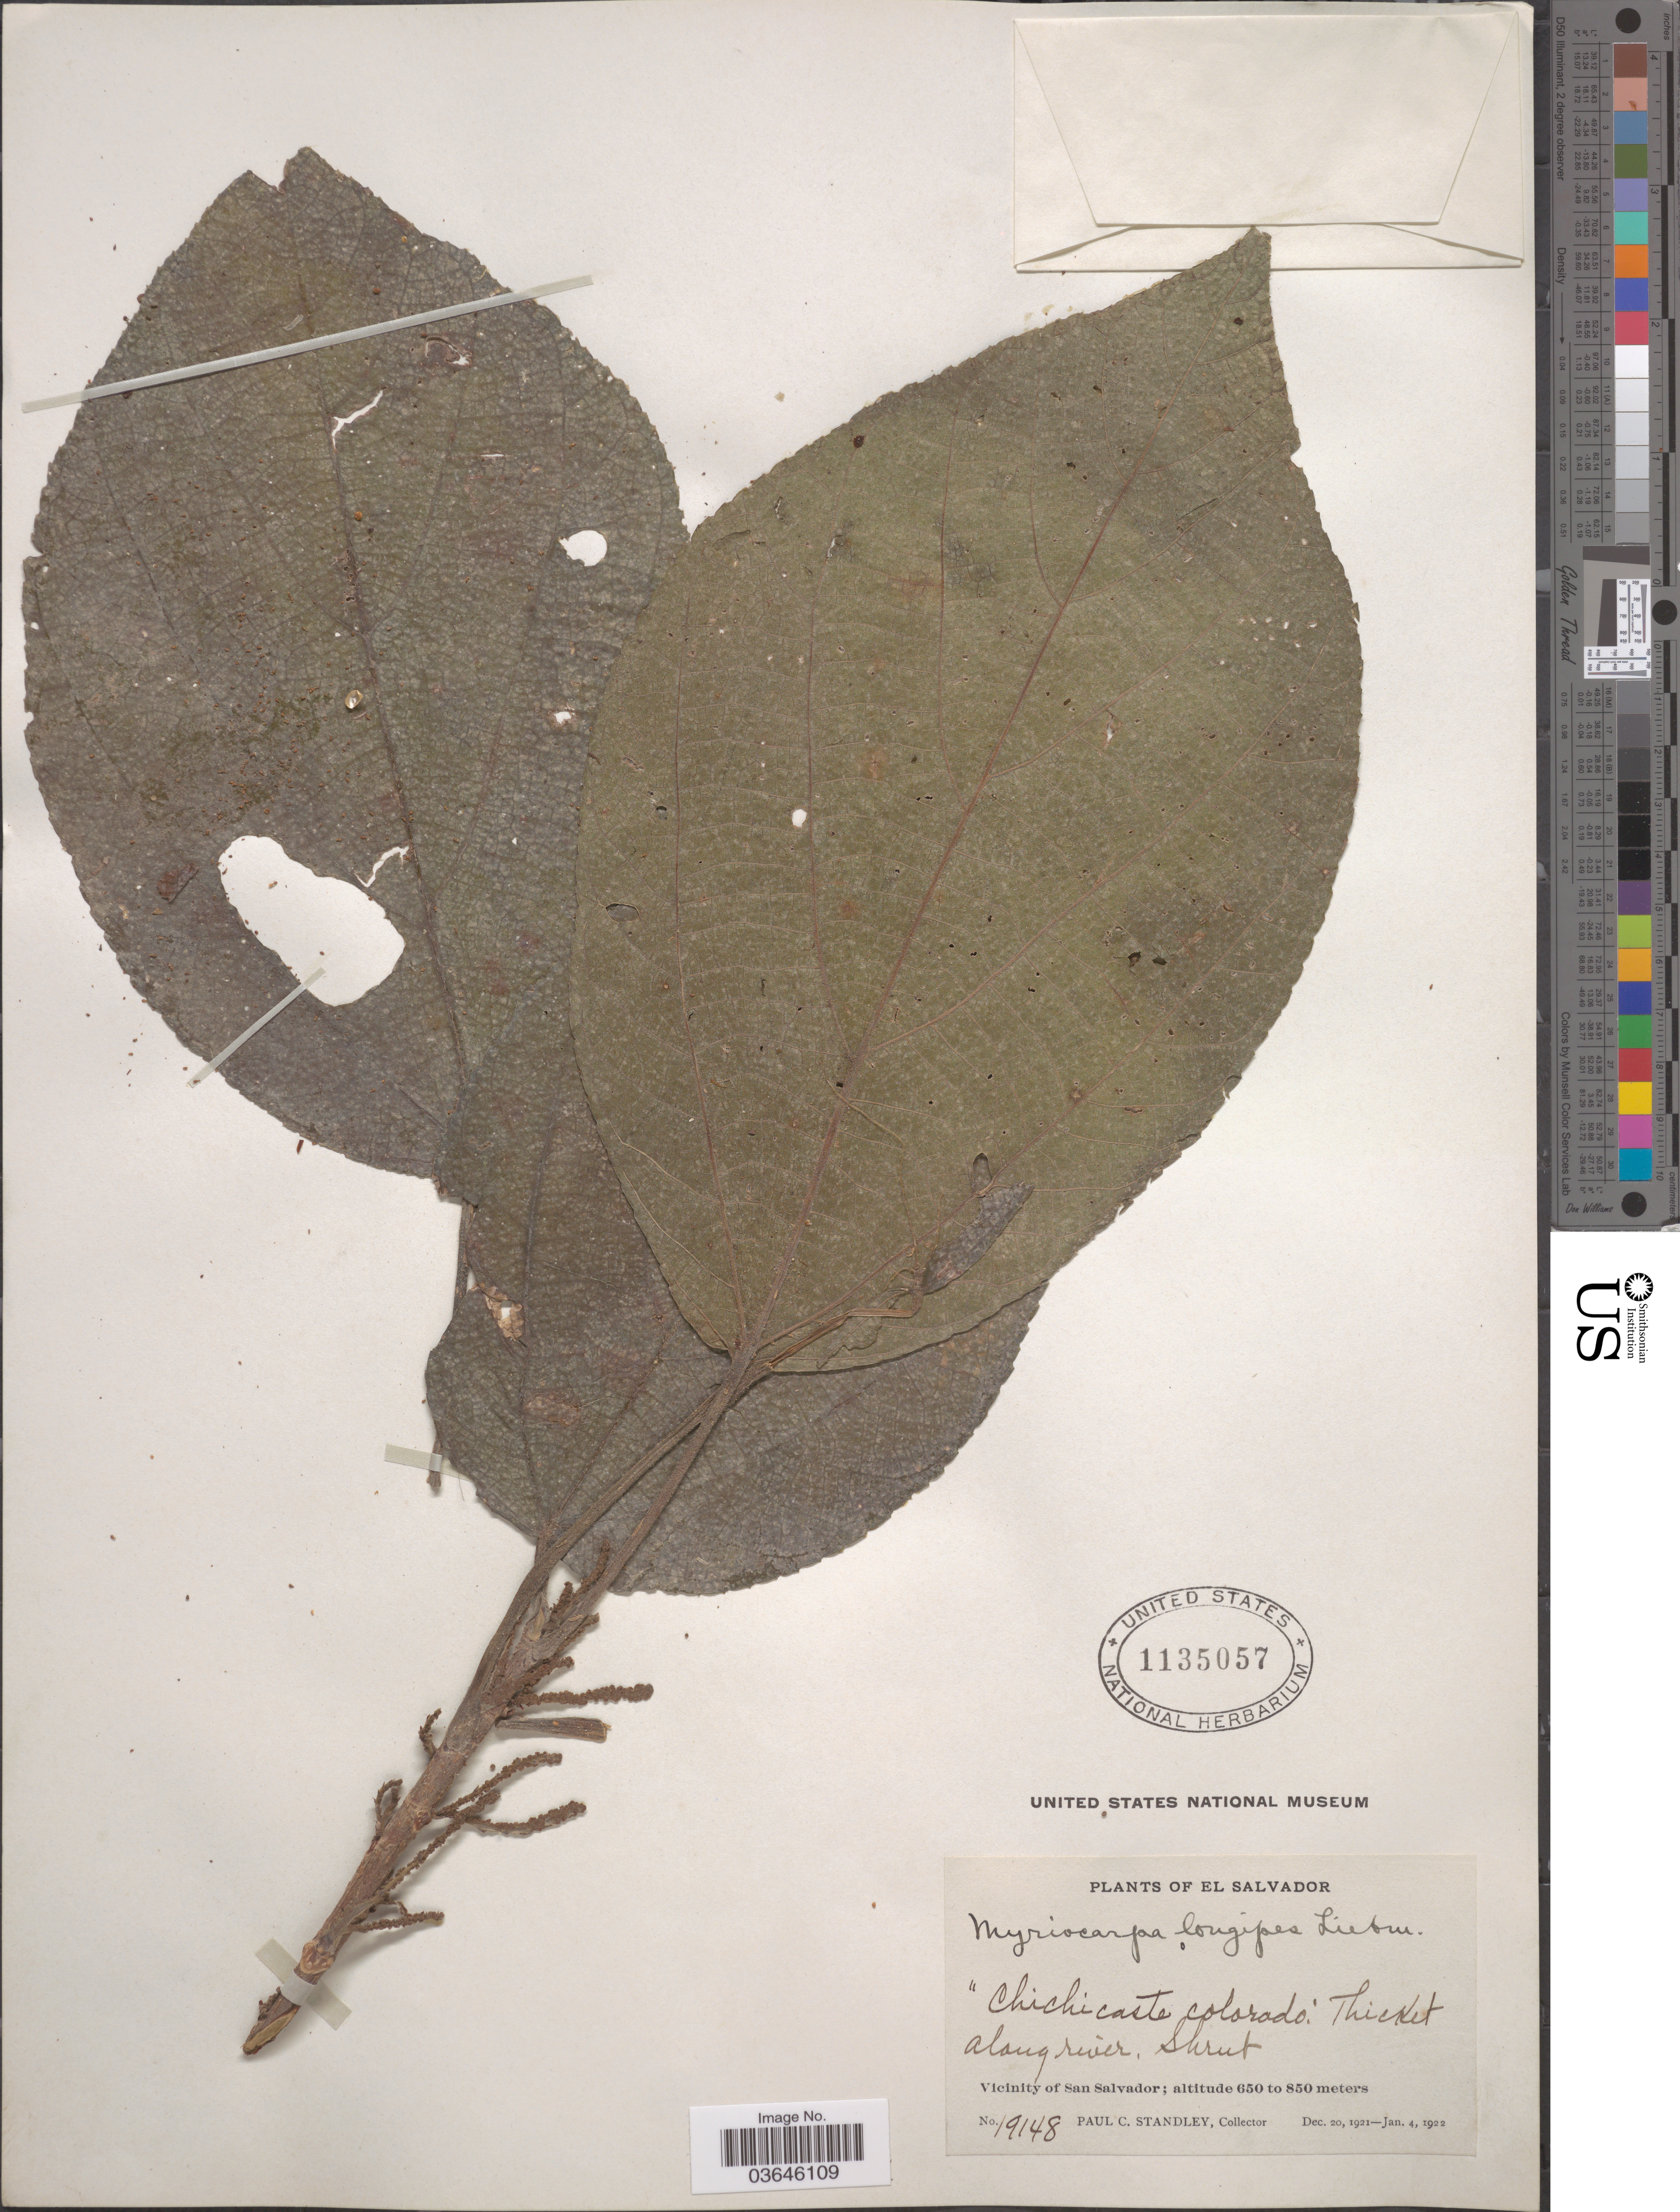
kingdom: Plantae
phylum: Tracheophyta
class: Magnoliopsida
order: Rosales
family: Urticaceae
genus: Myriocarpa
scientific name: Myriocarpa longipes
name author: Liebm.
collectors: P. C. Standley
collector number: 19148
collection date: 1921-12-20/1922-01-04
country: El Salvador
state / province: San Salvador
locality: Vicinity of San Salvador.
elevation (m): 650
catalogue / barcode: US 1135057